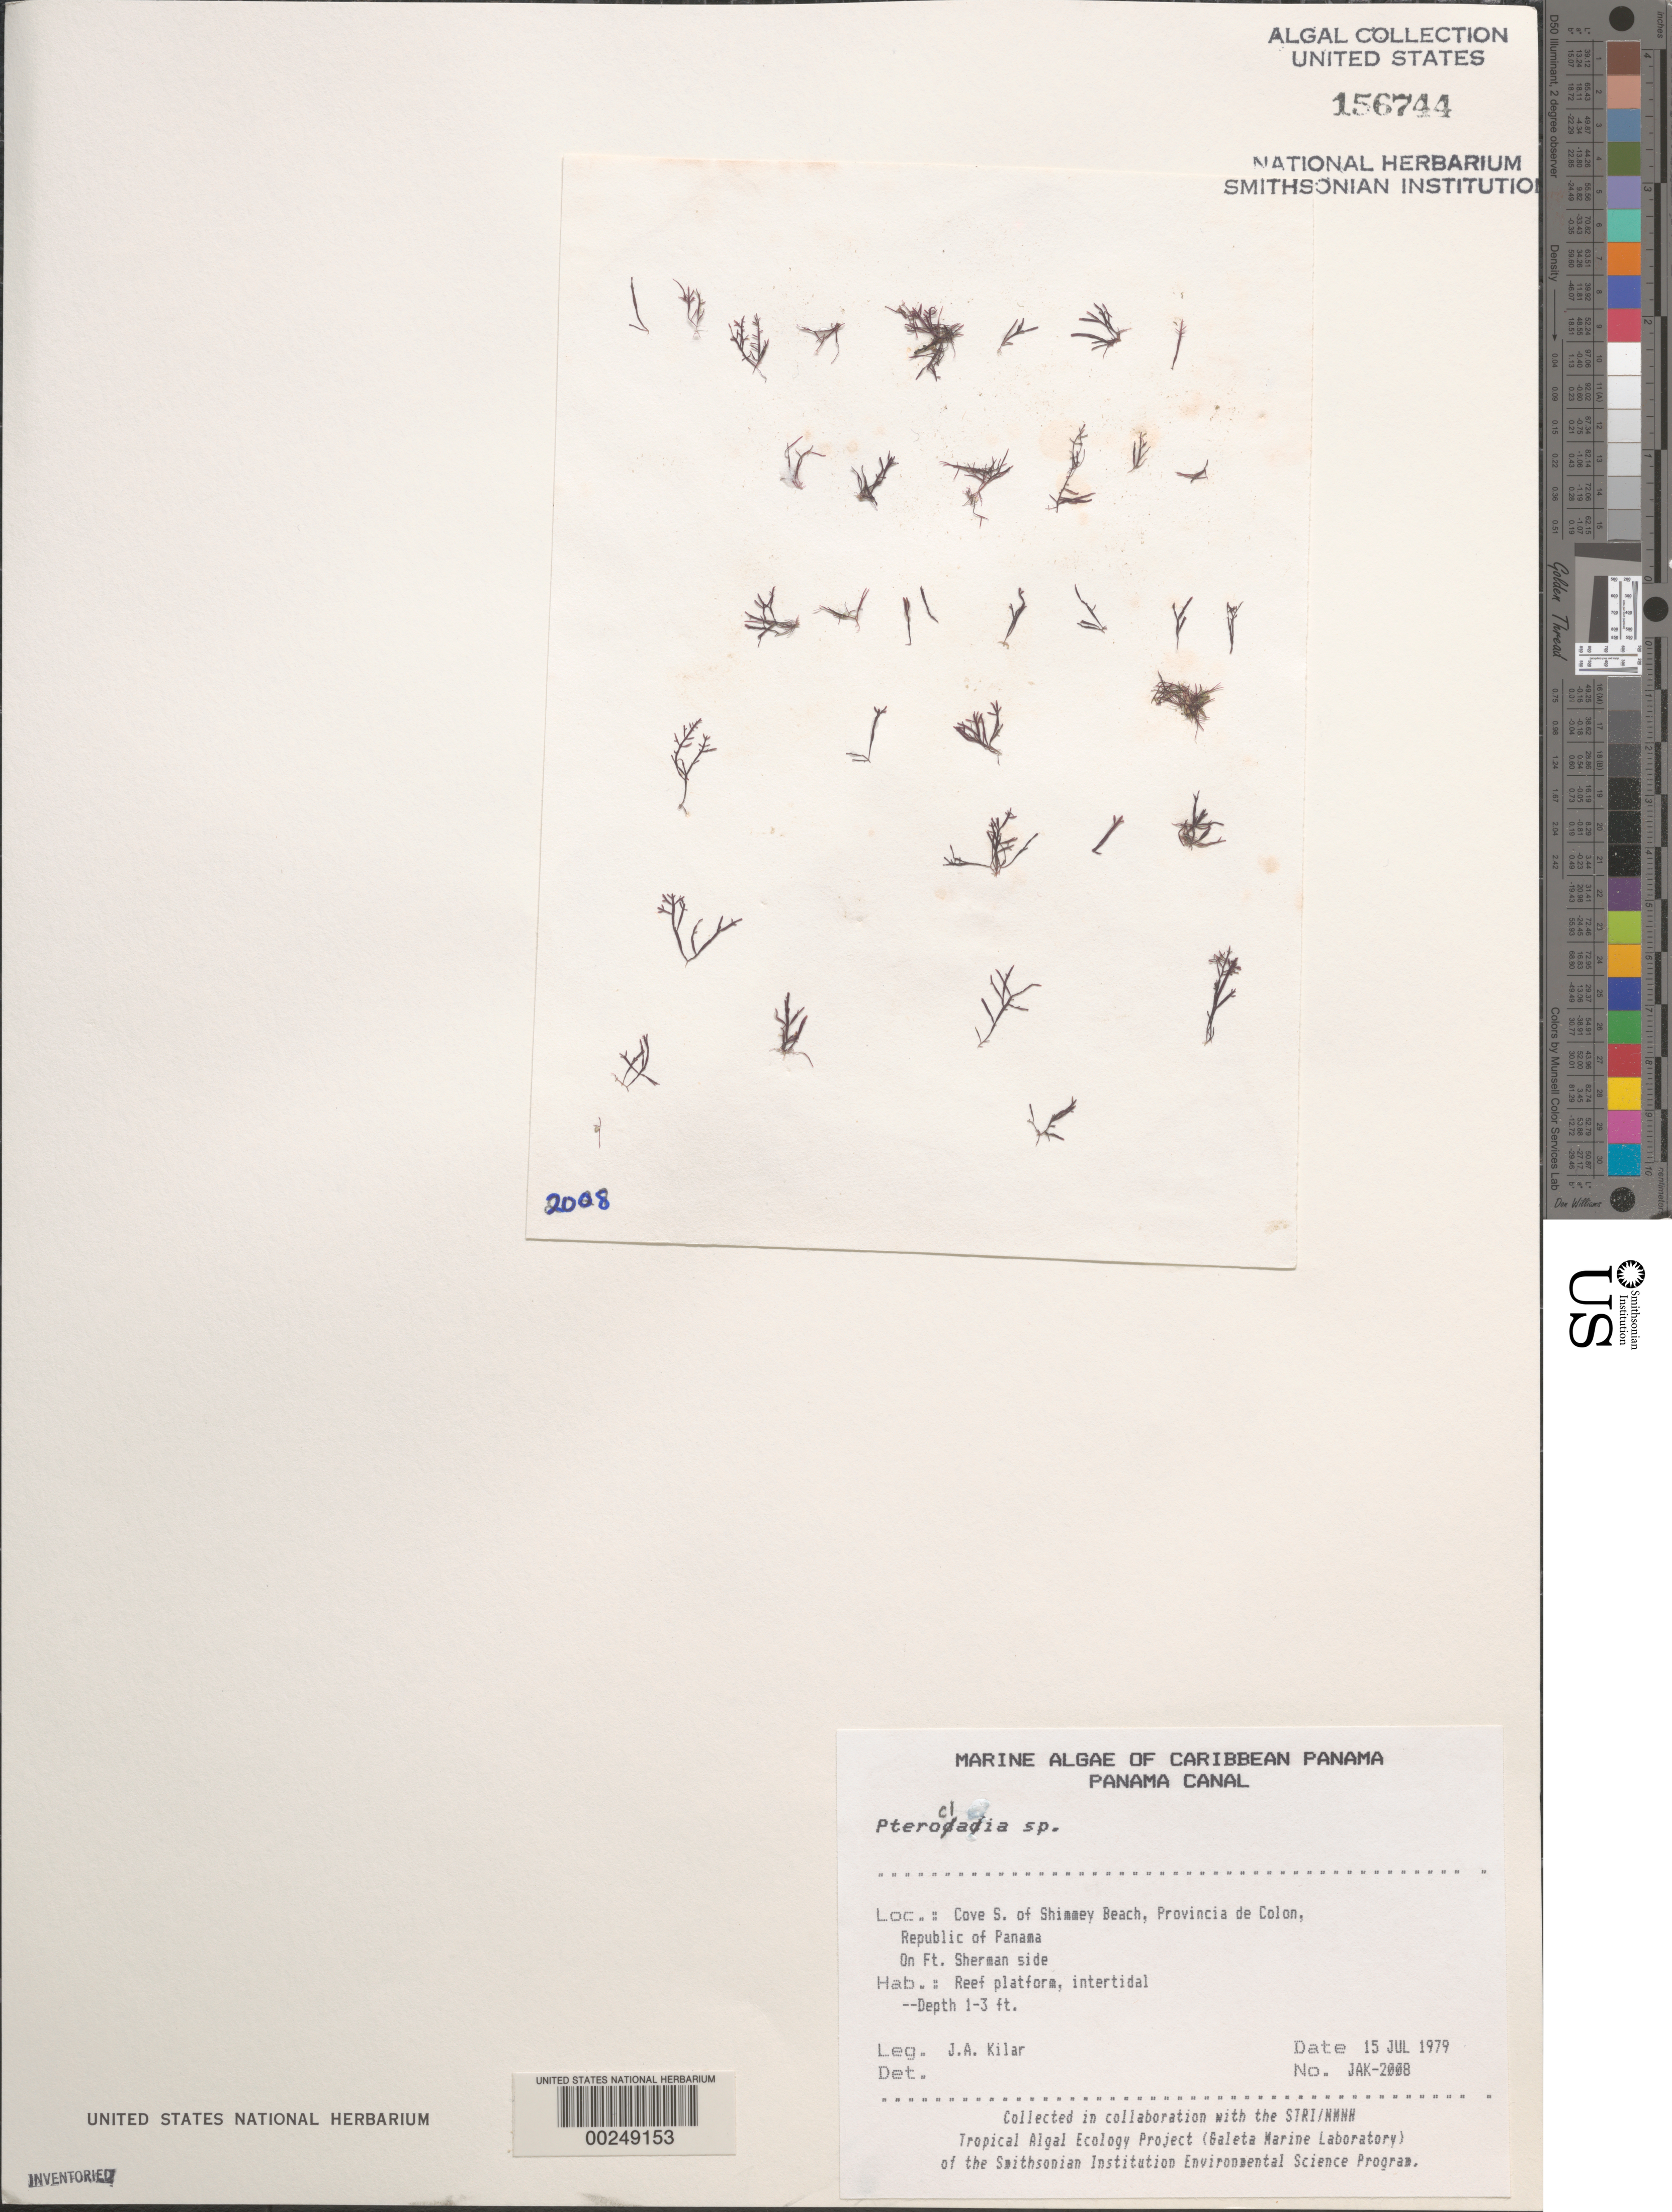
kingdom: Plantae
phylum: Rhodophyta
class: Florideophyceae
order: Gelidiales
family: Pterocladiaceae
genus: Pterocladia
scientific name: Pterocladia sp.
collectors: J. A. Kilar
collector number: JAK-2008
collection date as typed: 15 Jul 1979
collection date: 1979-07-15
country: Panama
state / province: Colón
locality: Cove south of Shimmey Beach, Panama Canal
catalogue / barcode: US 156744